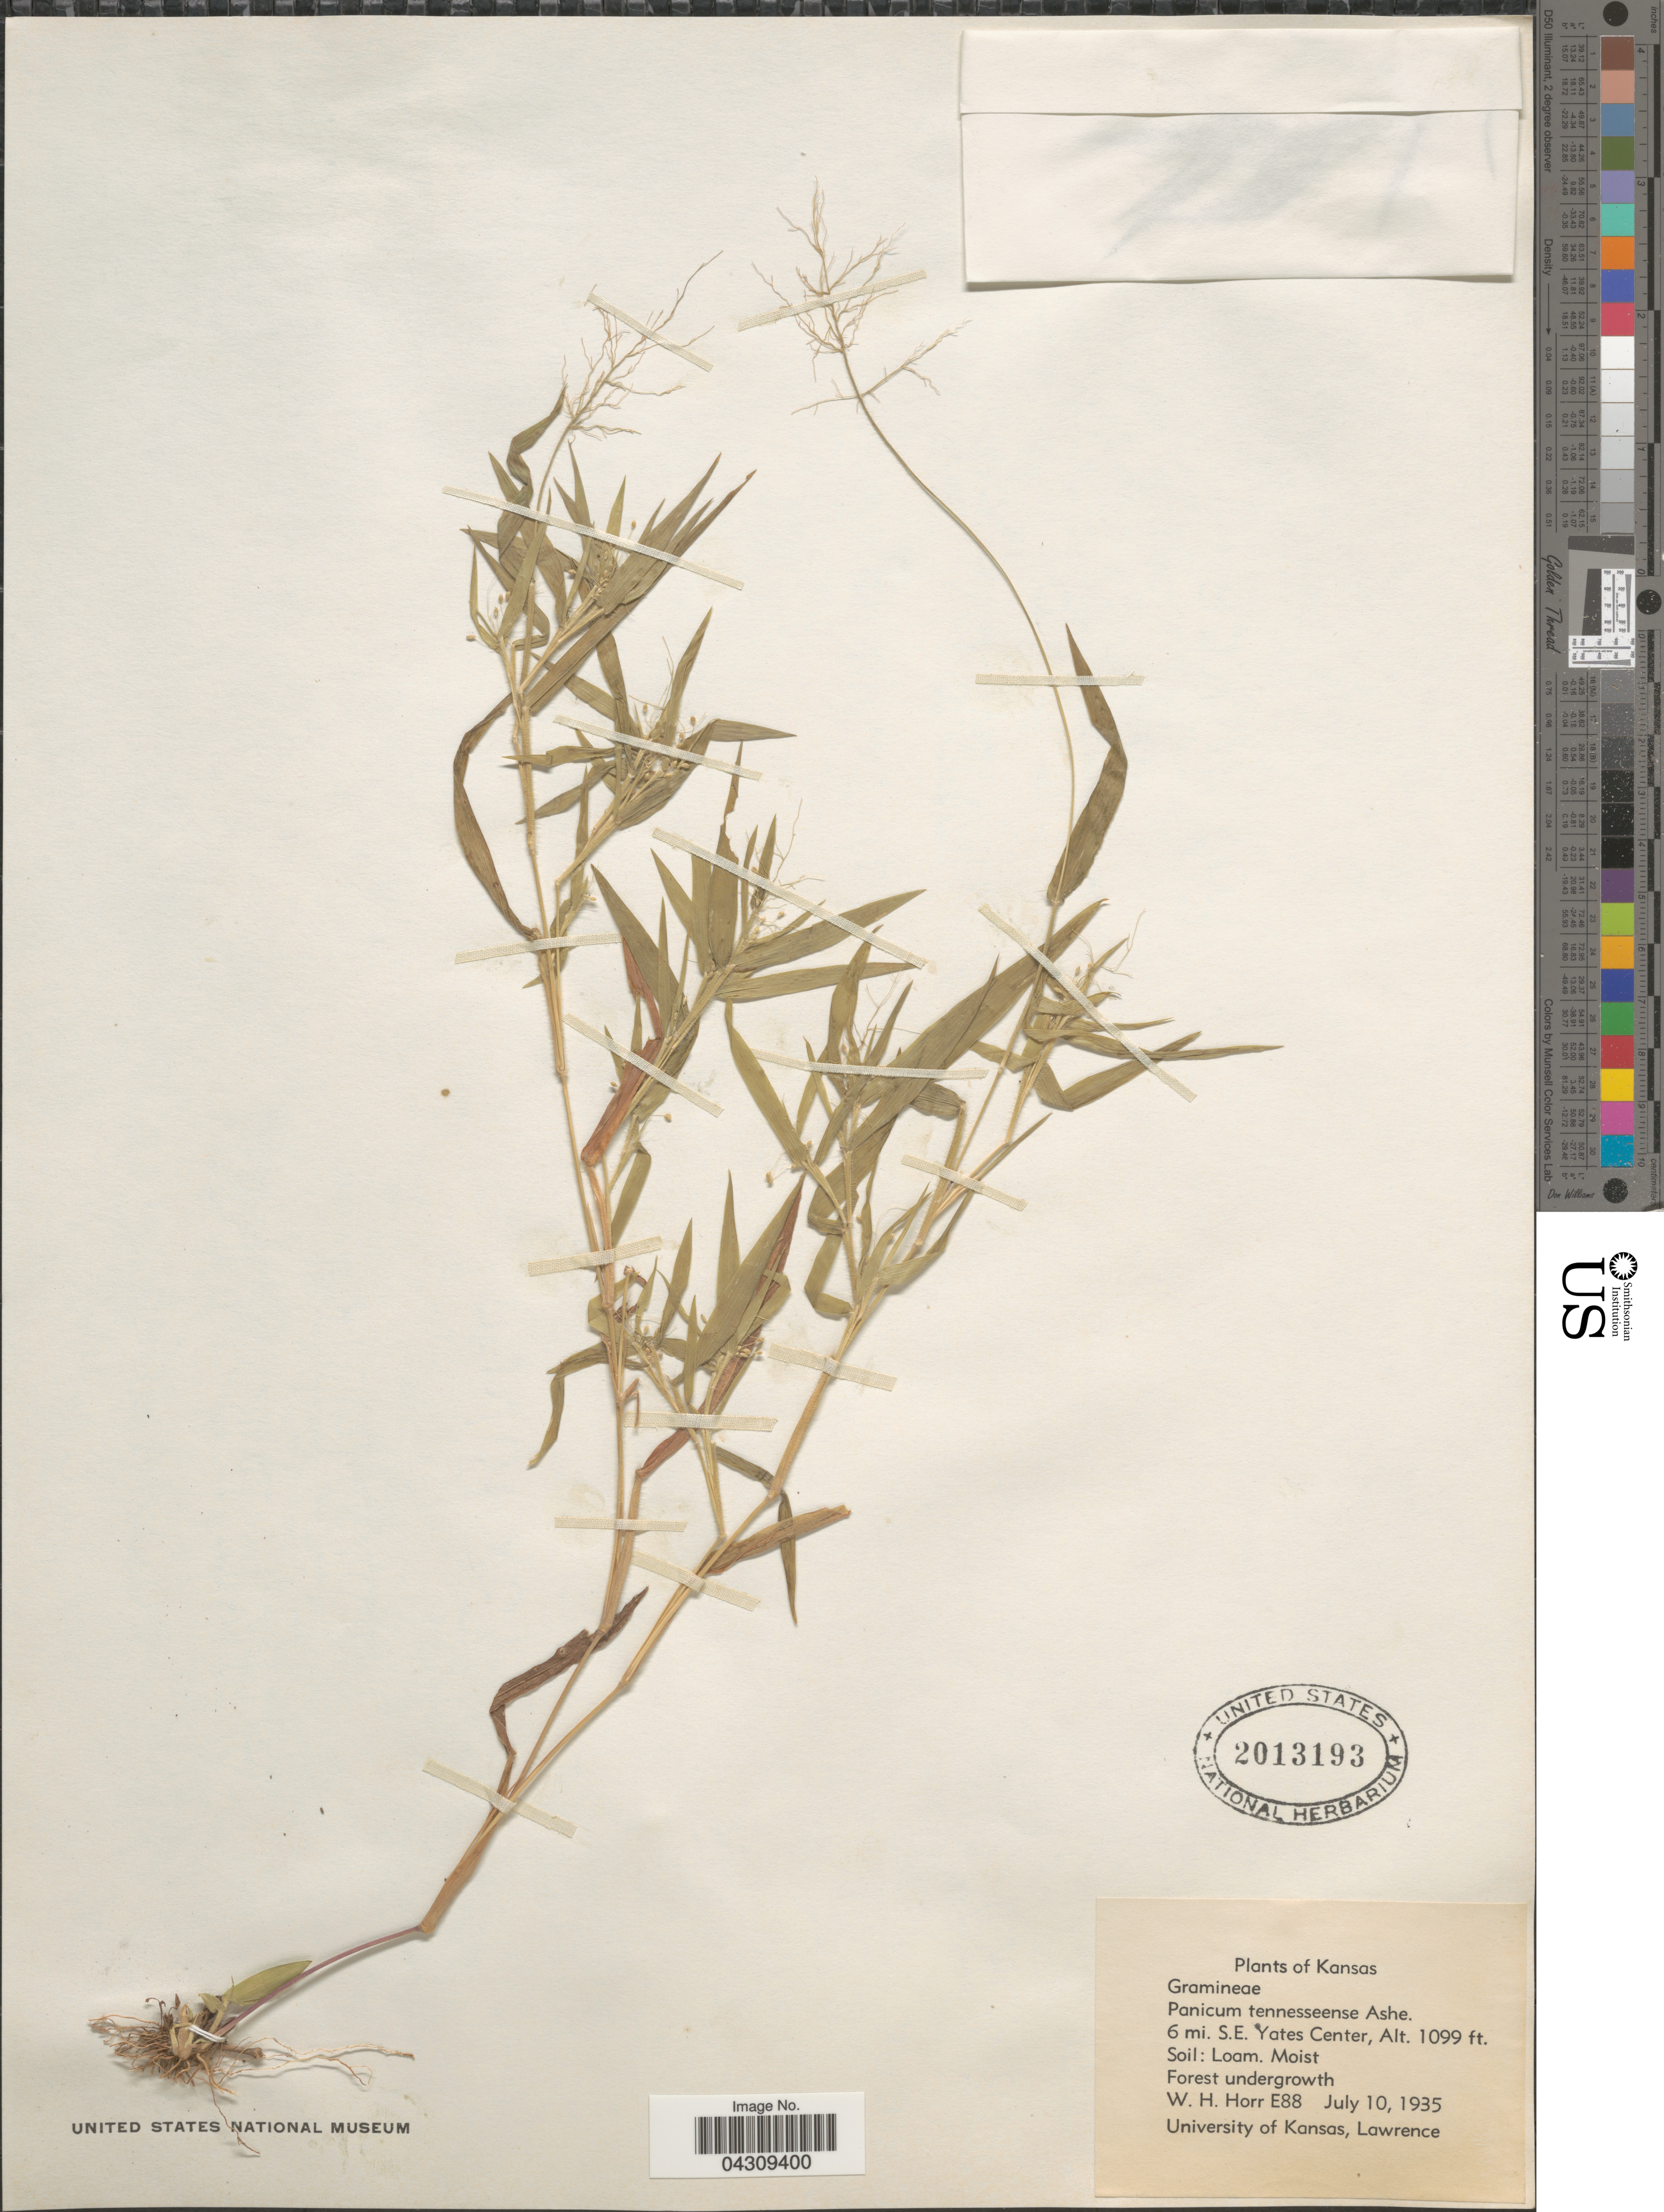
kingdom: Plantae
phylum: Tracheophyta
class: Liliopsida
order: Poales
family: Poaceae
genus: Dichanthelium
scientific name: Dichanthelium acuminatum var. acuminatum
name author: (Sw.) Gould & C.A. Clark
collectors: W. H. Horr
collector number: E88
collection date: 1935-07-10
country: United States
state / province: Kansas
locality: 6 mi. S.E. Yates Center. Forest undergrowth.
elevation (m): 335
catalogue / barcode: US 2013193